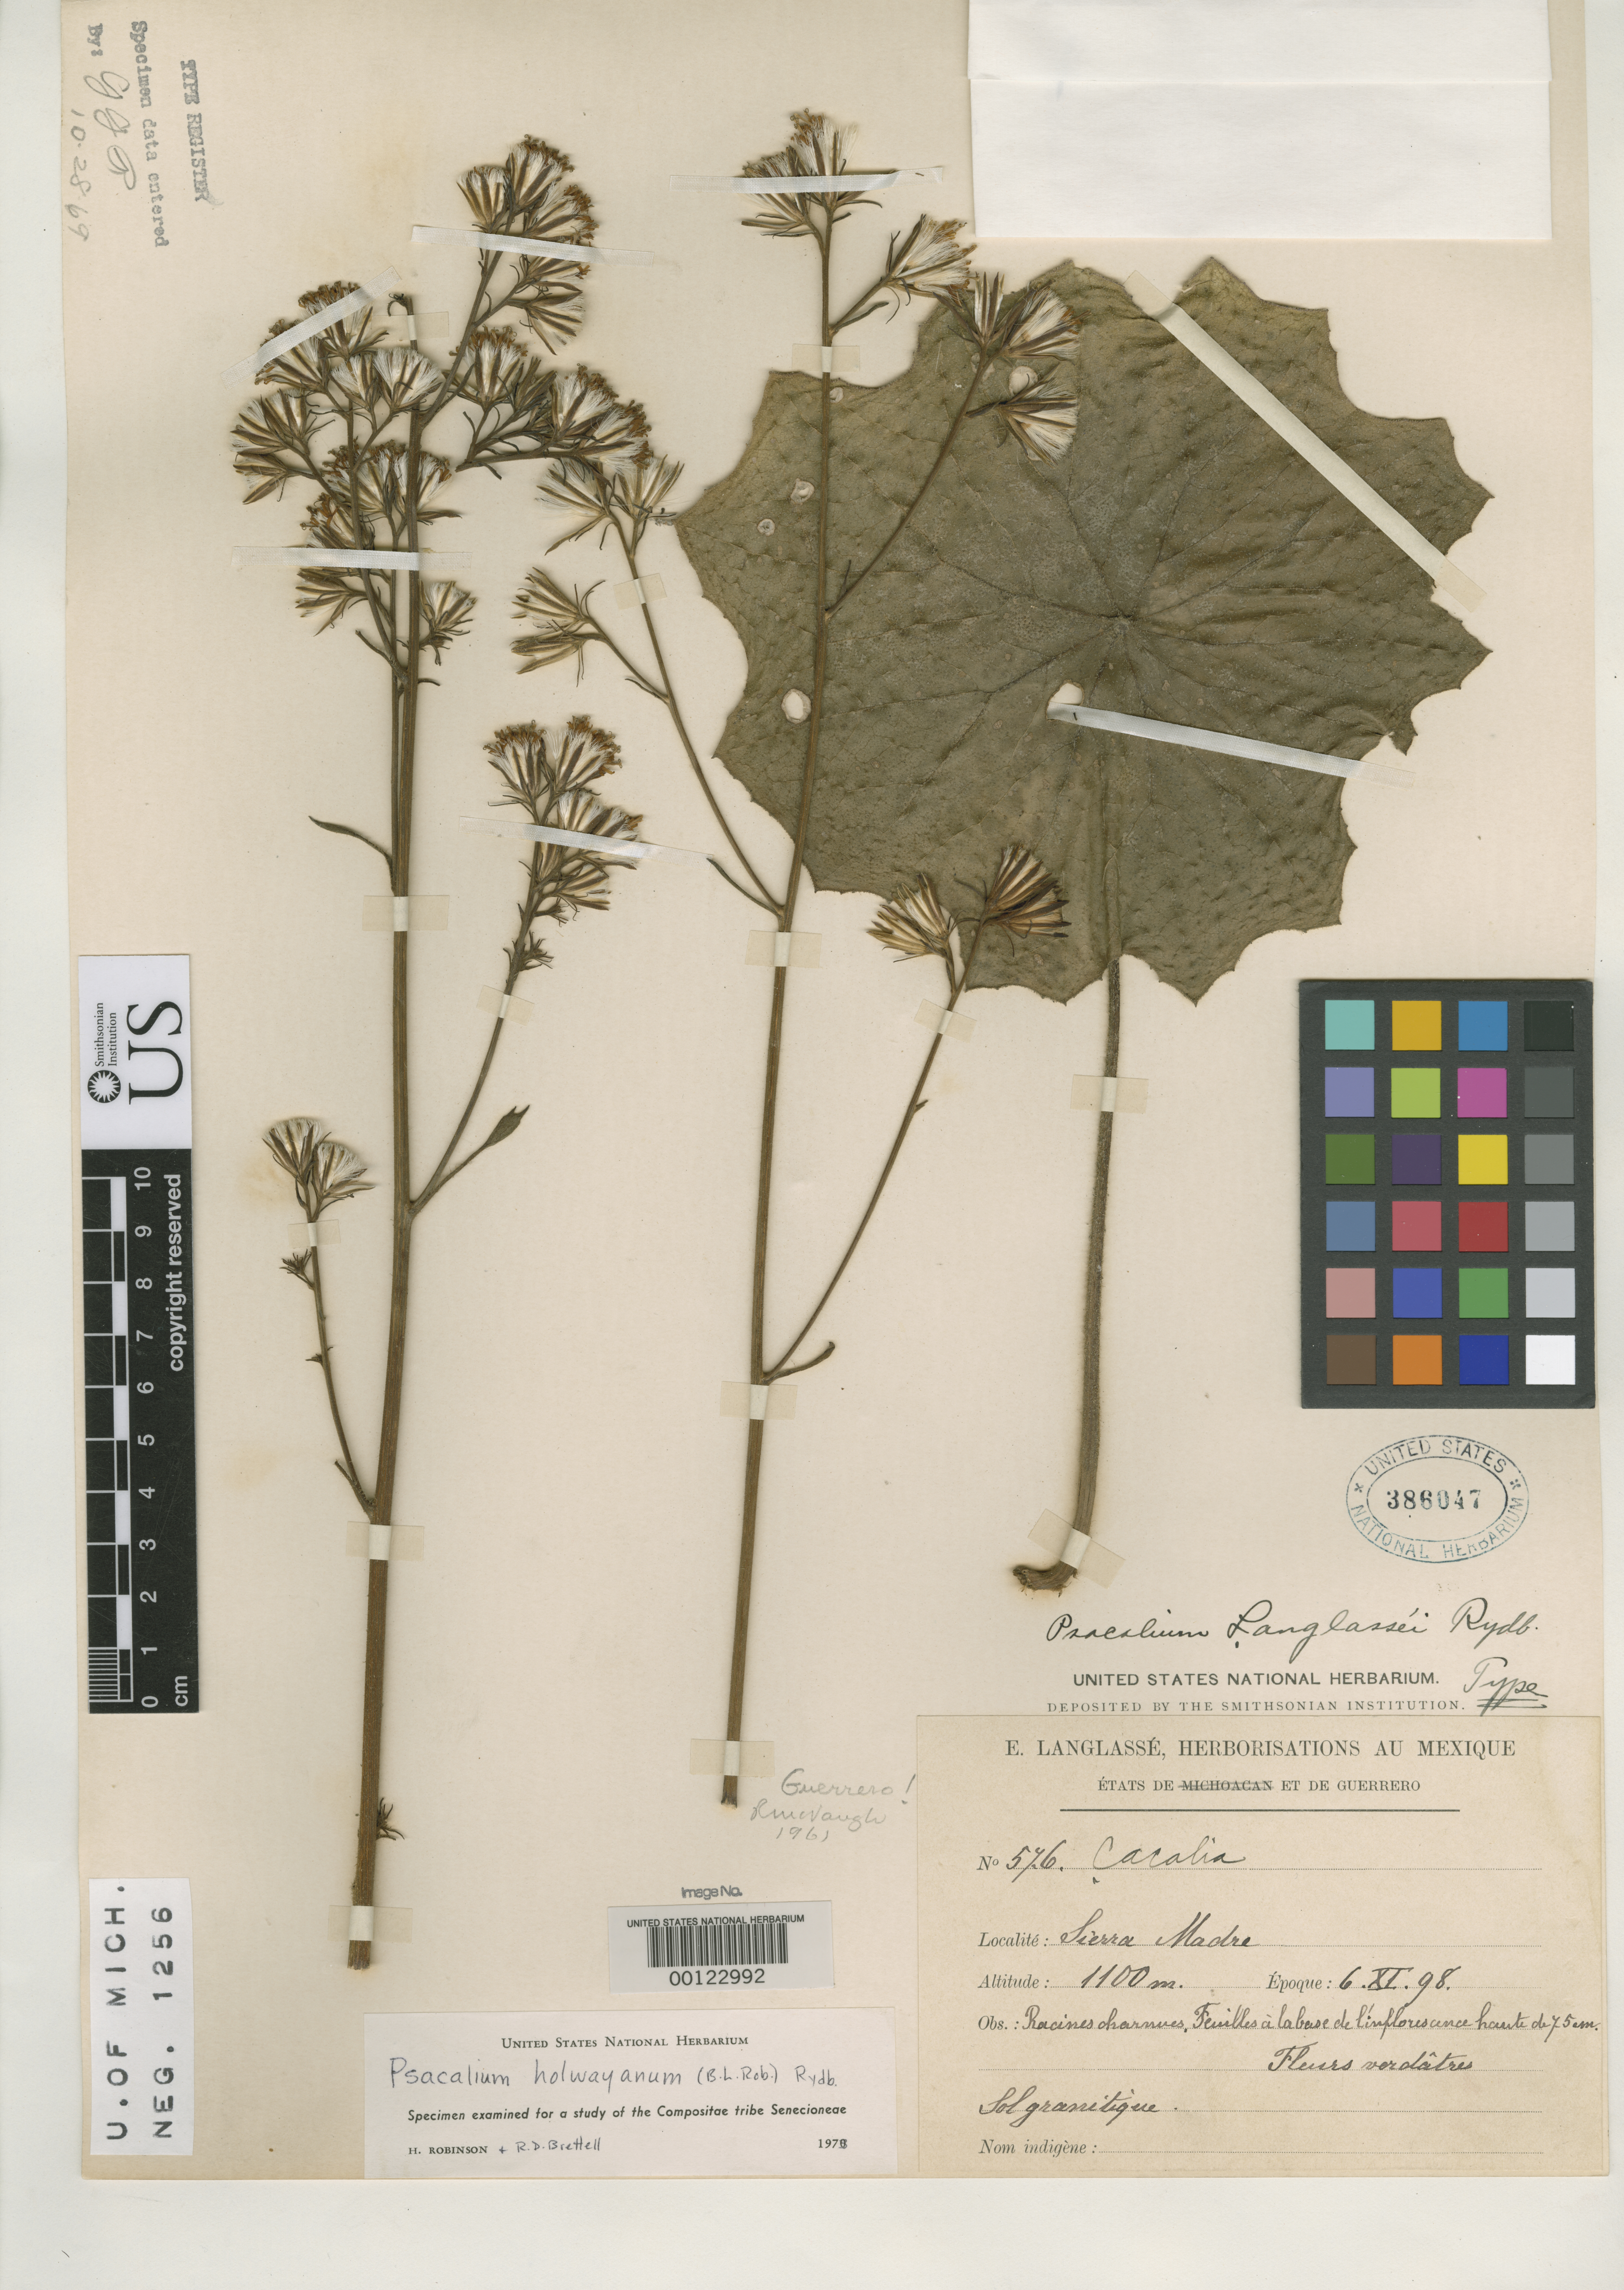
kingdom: Plantae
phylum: Tracheophyta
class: Magnoliopsida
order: Asterales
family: Asteraceae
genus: Psacalium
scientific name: Psacalium langlassei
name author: Rydb.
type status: Holotype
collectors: E. Langlassé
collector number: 576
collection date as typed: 06 Nov 1898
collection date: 1898-11-06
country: Mexico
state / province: Guerrero / Michoacán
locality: Sierra Madre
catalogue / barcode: US 386047